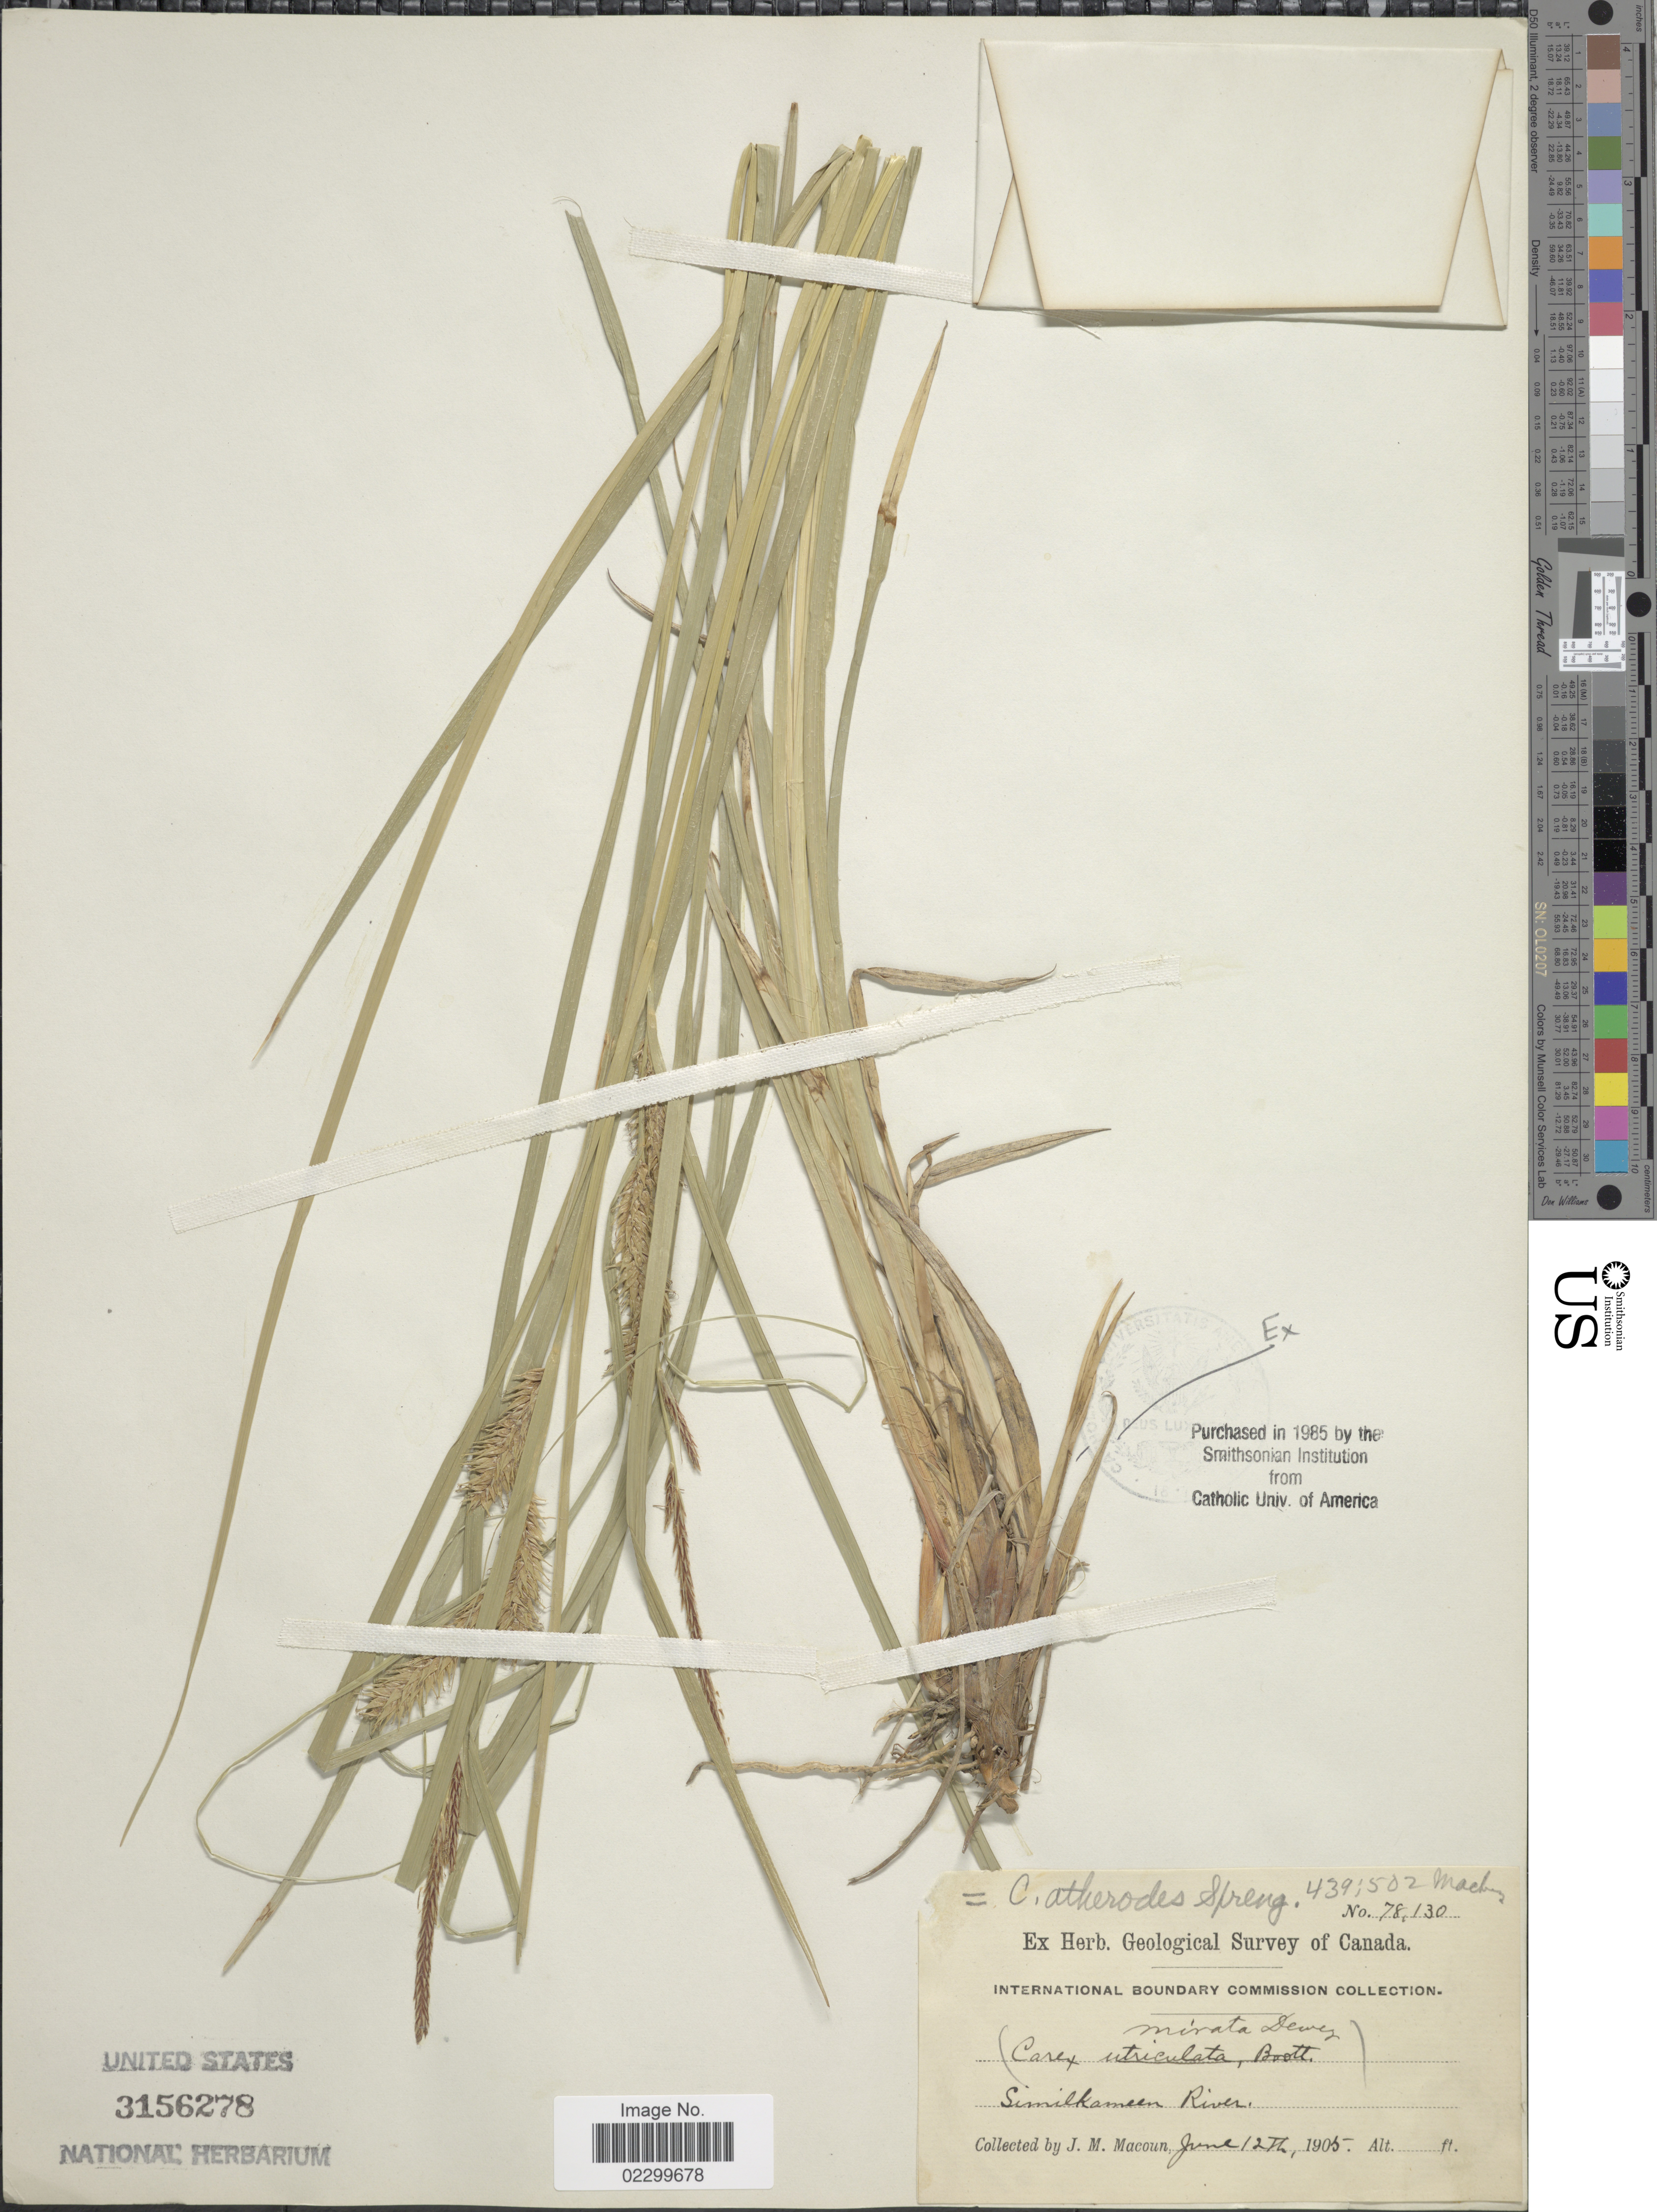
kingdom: Plantae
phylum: Tracheophyta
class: Liliopsida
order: Poales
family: Cyperaceae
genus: Carex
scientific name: Carex atherodes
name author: Spreng.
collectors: J. M. Macoun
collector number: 78130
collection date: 1905-06-12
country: Canada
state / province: British Columbia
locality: Similkameen River.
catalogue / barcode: US 3156278